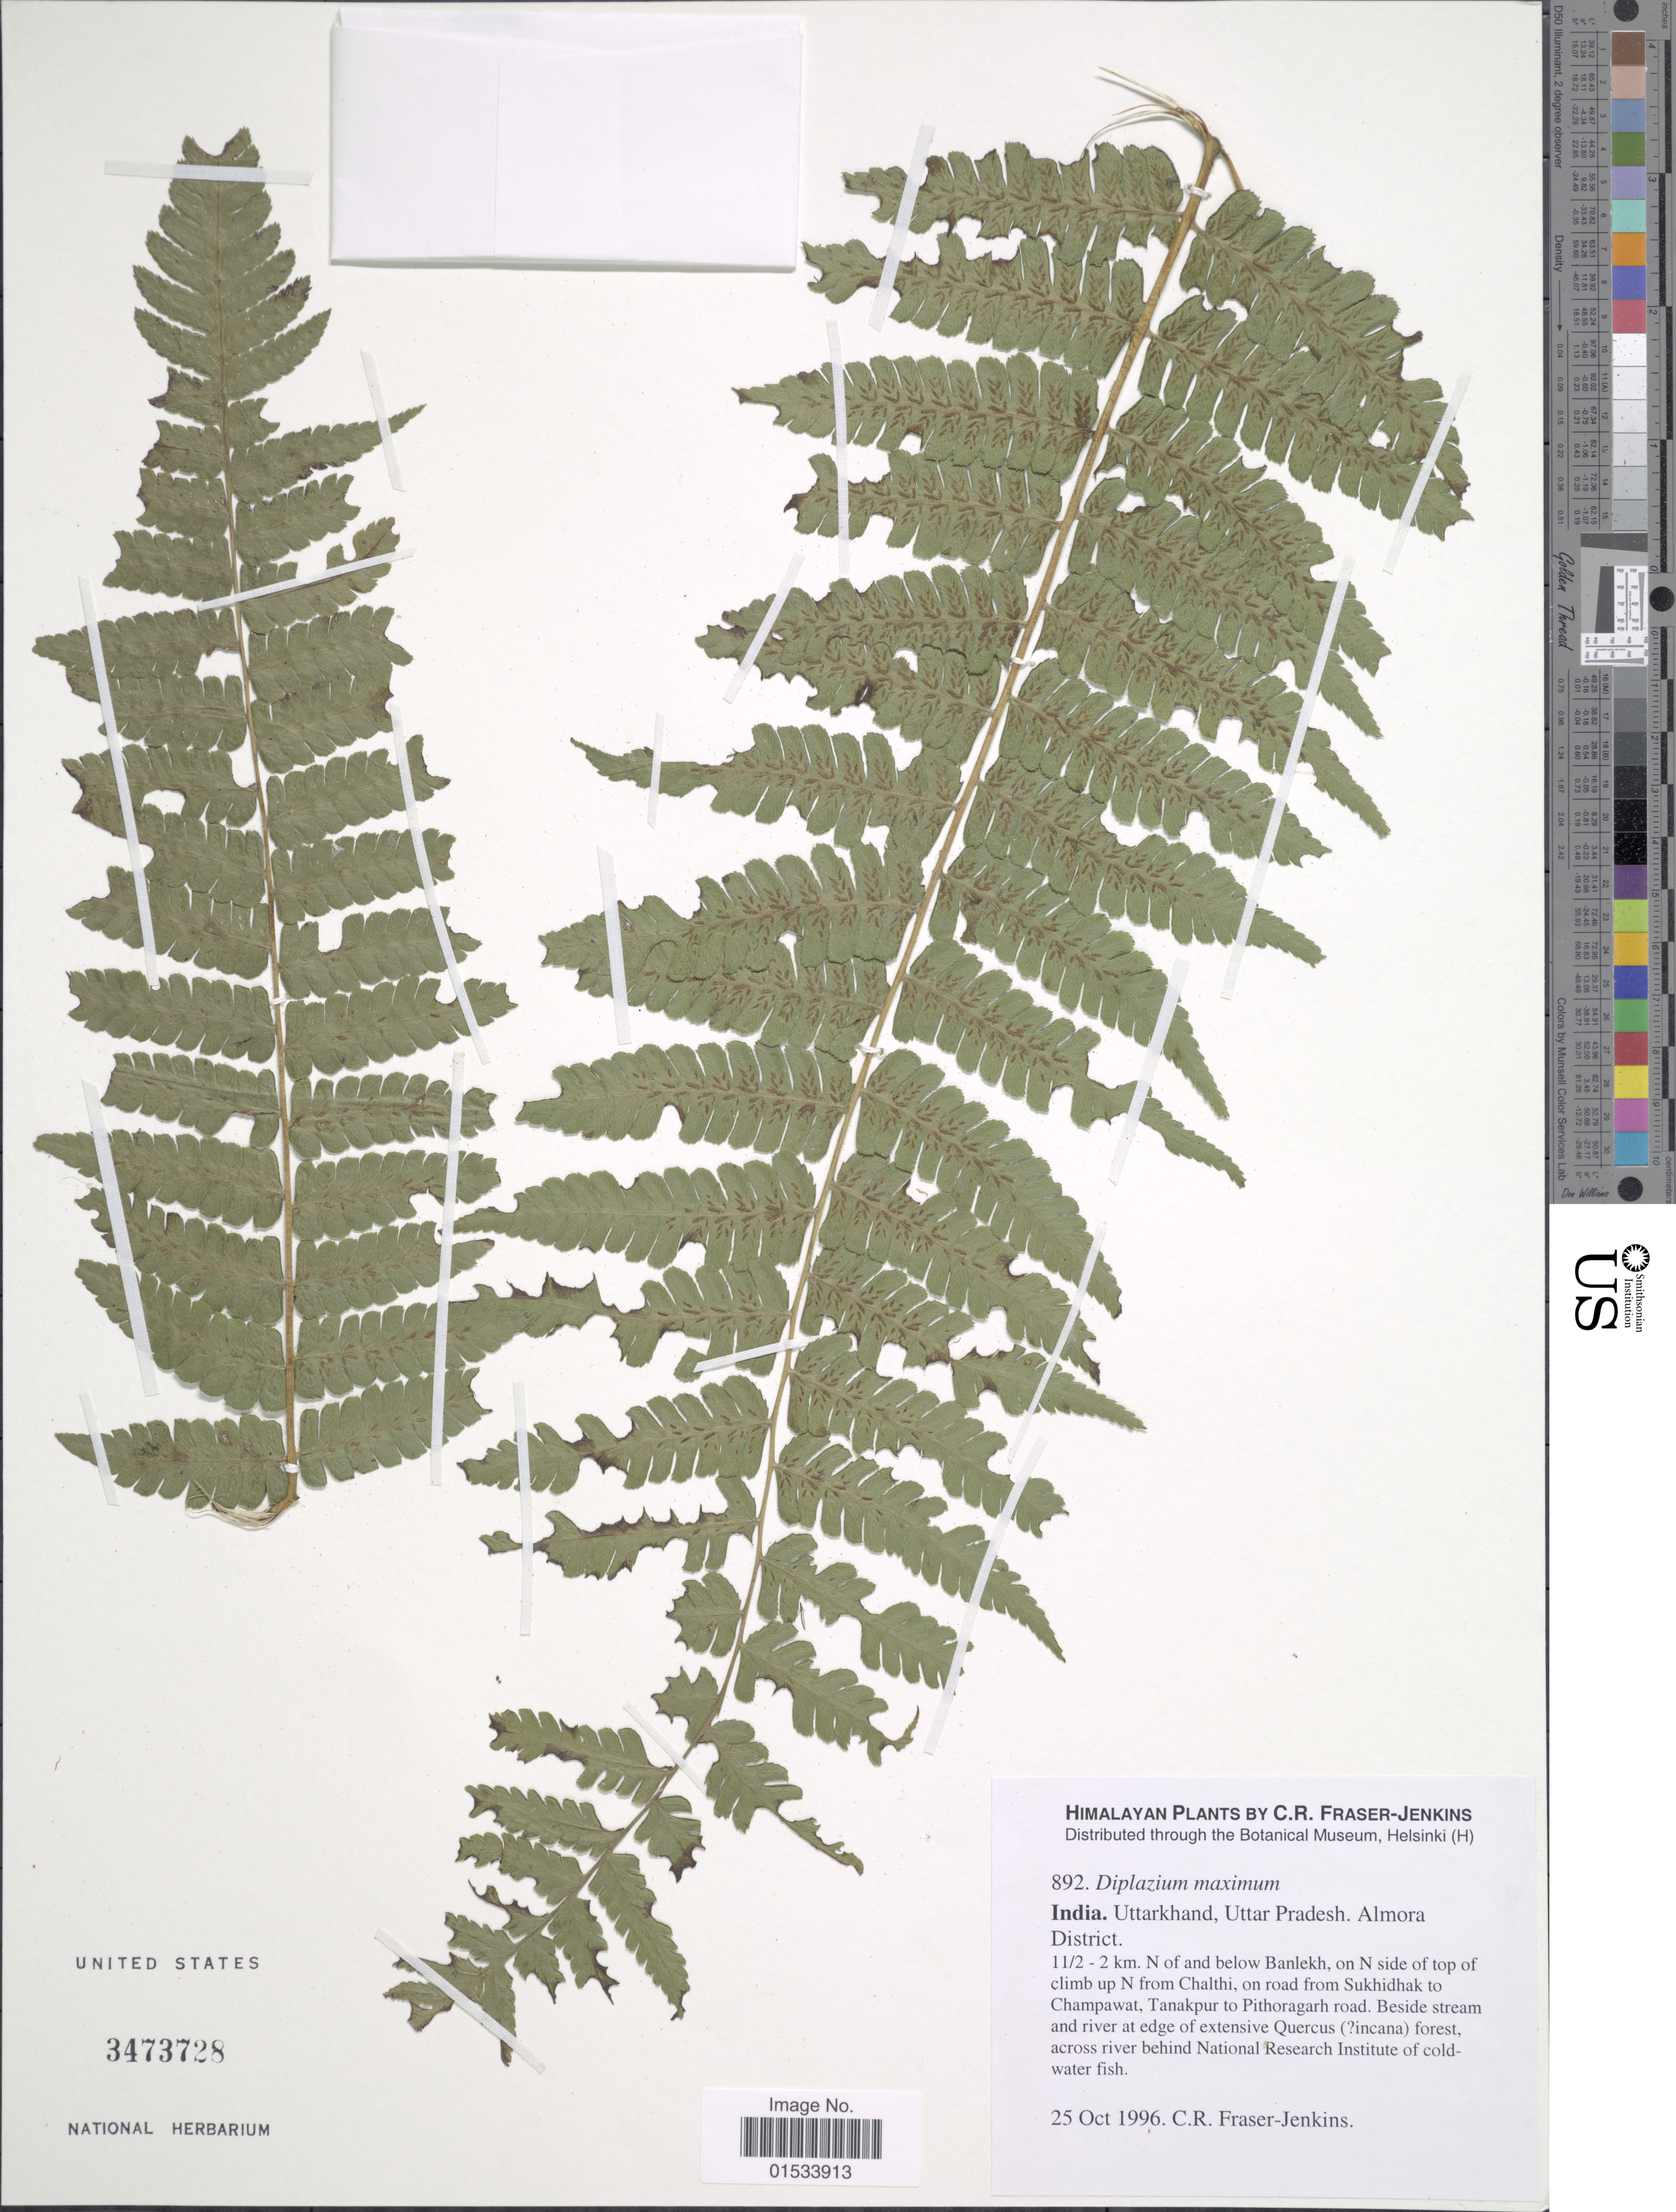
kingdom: Plantae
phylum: Tracheophyta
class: Polypodiopsida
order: Polypodiales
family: Athyriaceae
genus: Diplazium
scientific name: Diplazium maximum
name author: (D. Don) C. Chr.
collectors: C. R. Fraser-Jenkins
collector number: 892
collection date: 1996-10-25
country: India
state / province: Uttarakhand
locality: Uttar Pradesh, Almora District, 11/2-2 km N. of and below Banlekh, on N side of top of climb un N from Chalthi, on road from Sukhidhak to Champawat, Tanakpur to Pithoragarh road, beside stream and river at edge of extensive Quercus ( [unsure placement]incana) forest, across river behind National Research Institute of coldwater fish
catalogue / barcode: US 3473728